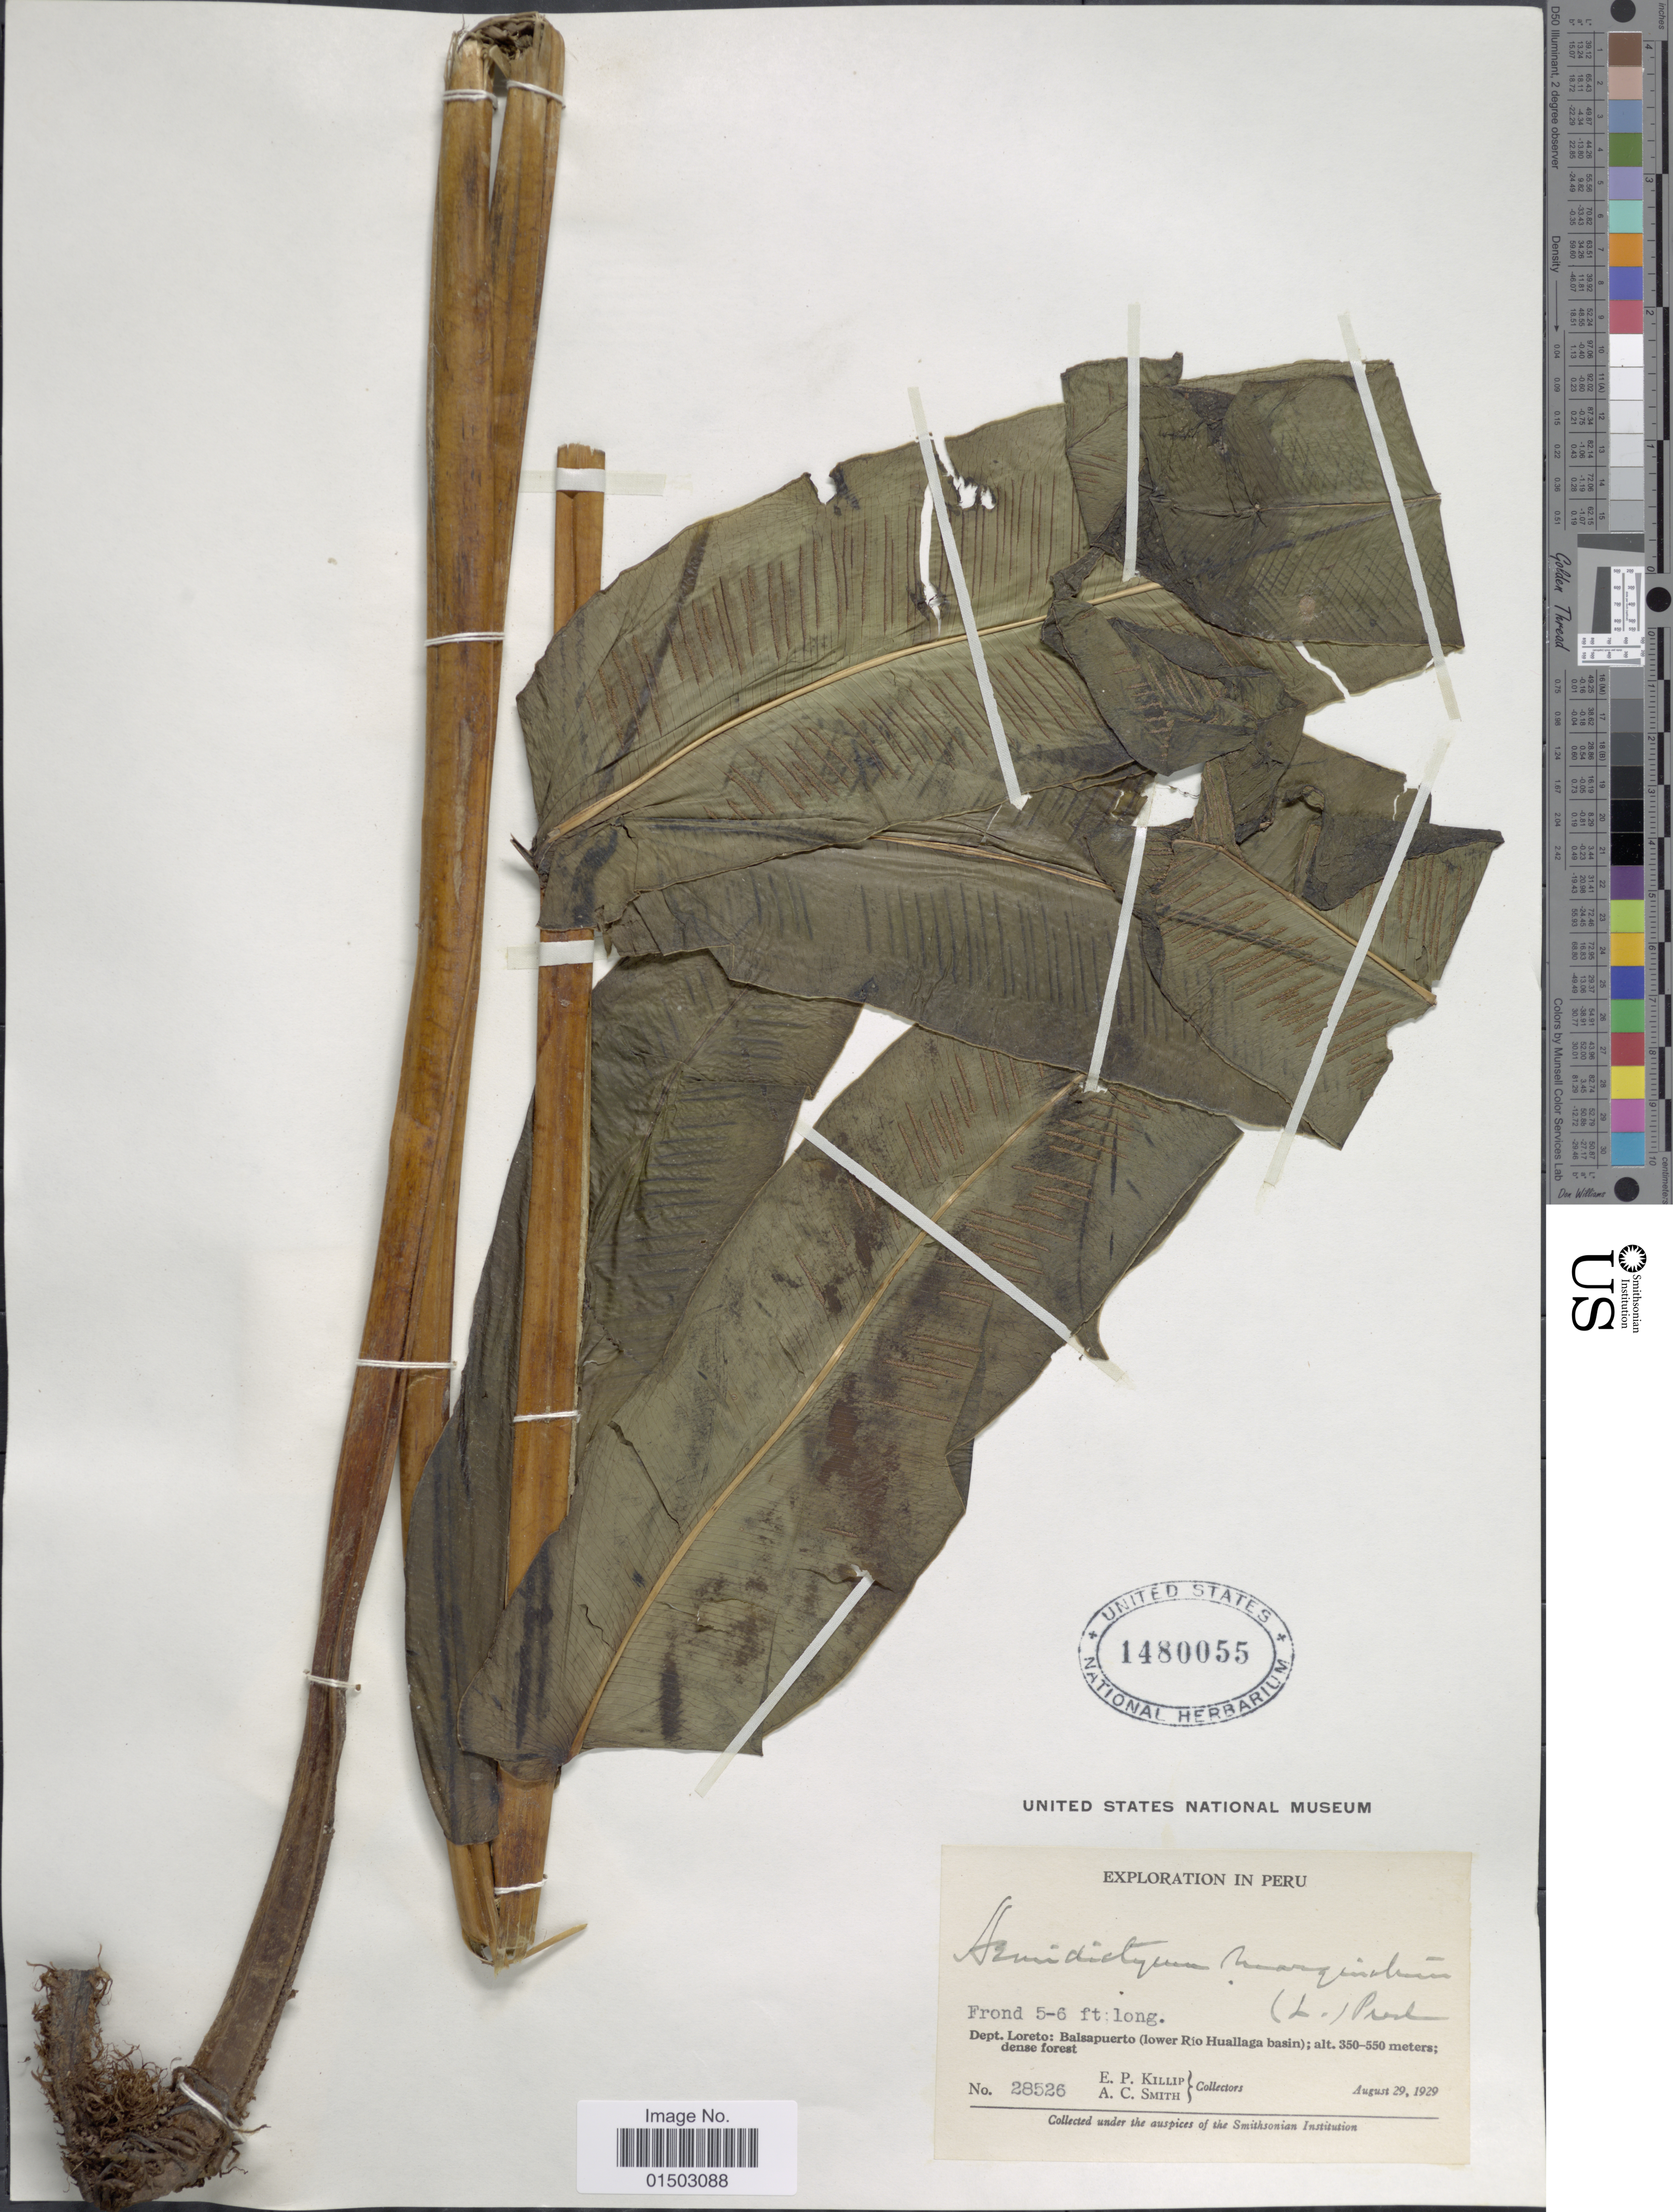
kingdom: Plantae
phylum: Tracheophyta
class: Polypodiopsida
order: Polypodiales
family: Hemidictyaceae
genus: Hemidictyum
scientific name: Hemidictyum marginatum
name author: (L.) C. Presl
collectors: E. P. Killip & A. C. Smith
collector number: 28526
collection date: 1929-08-29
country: Peru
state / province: Loreto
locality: Peru. Dept. Loreto: Balsapuerto (lower Rio Huallang basin).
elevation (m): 350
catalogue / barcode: US 1480055